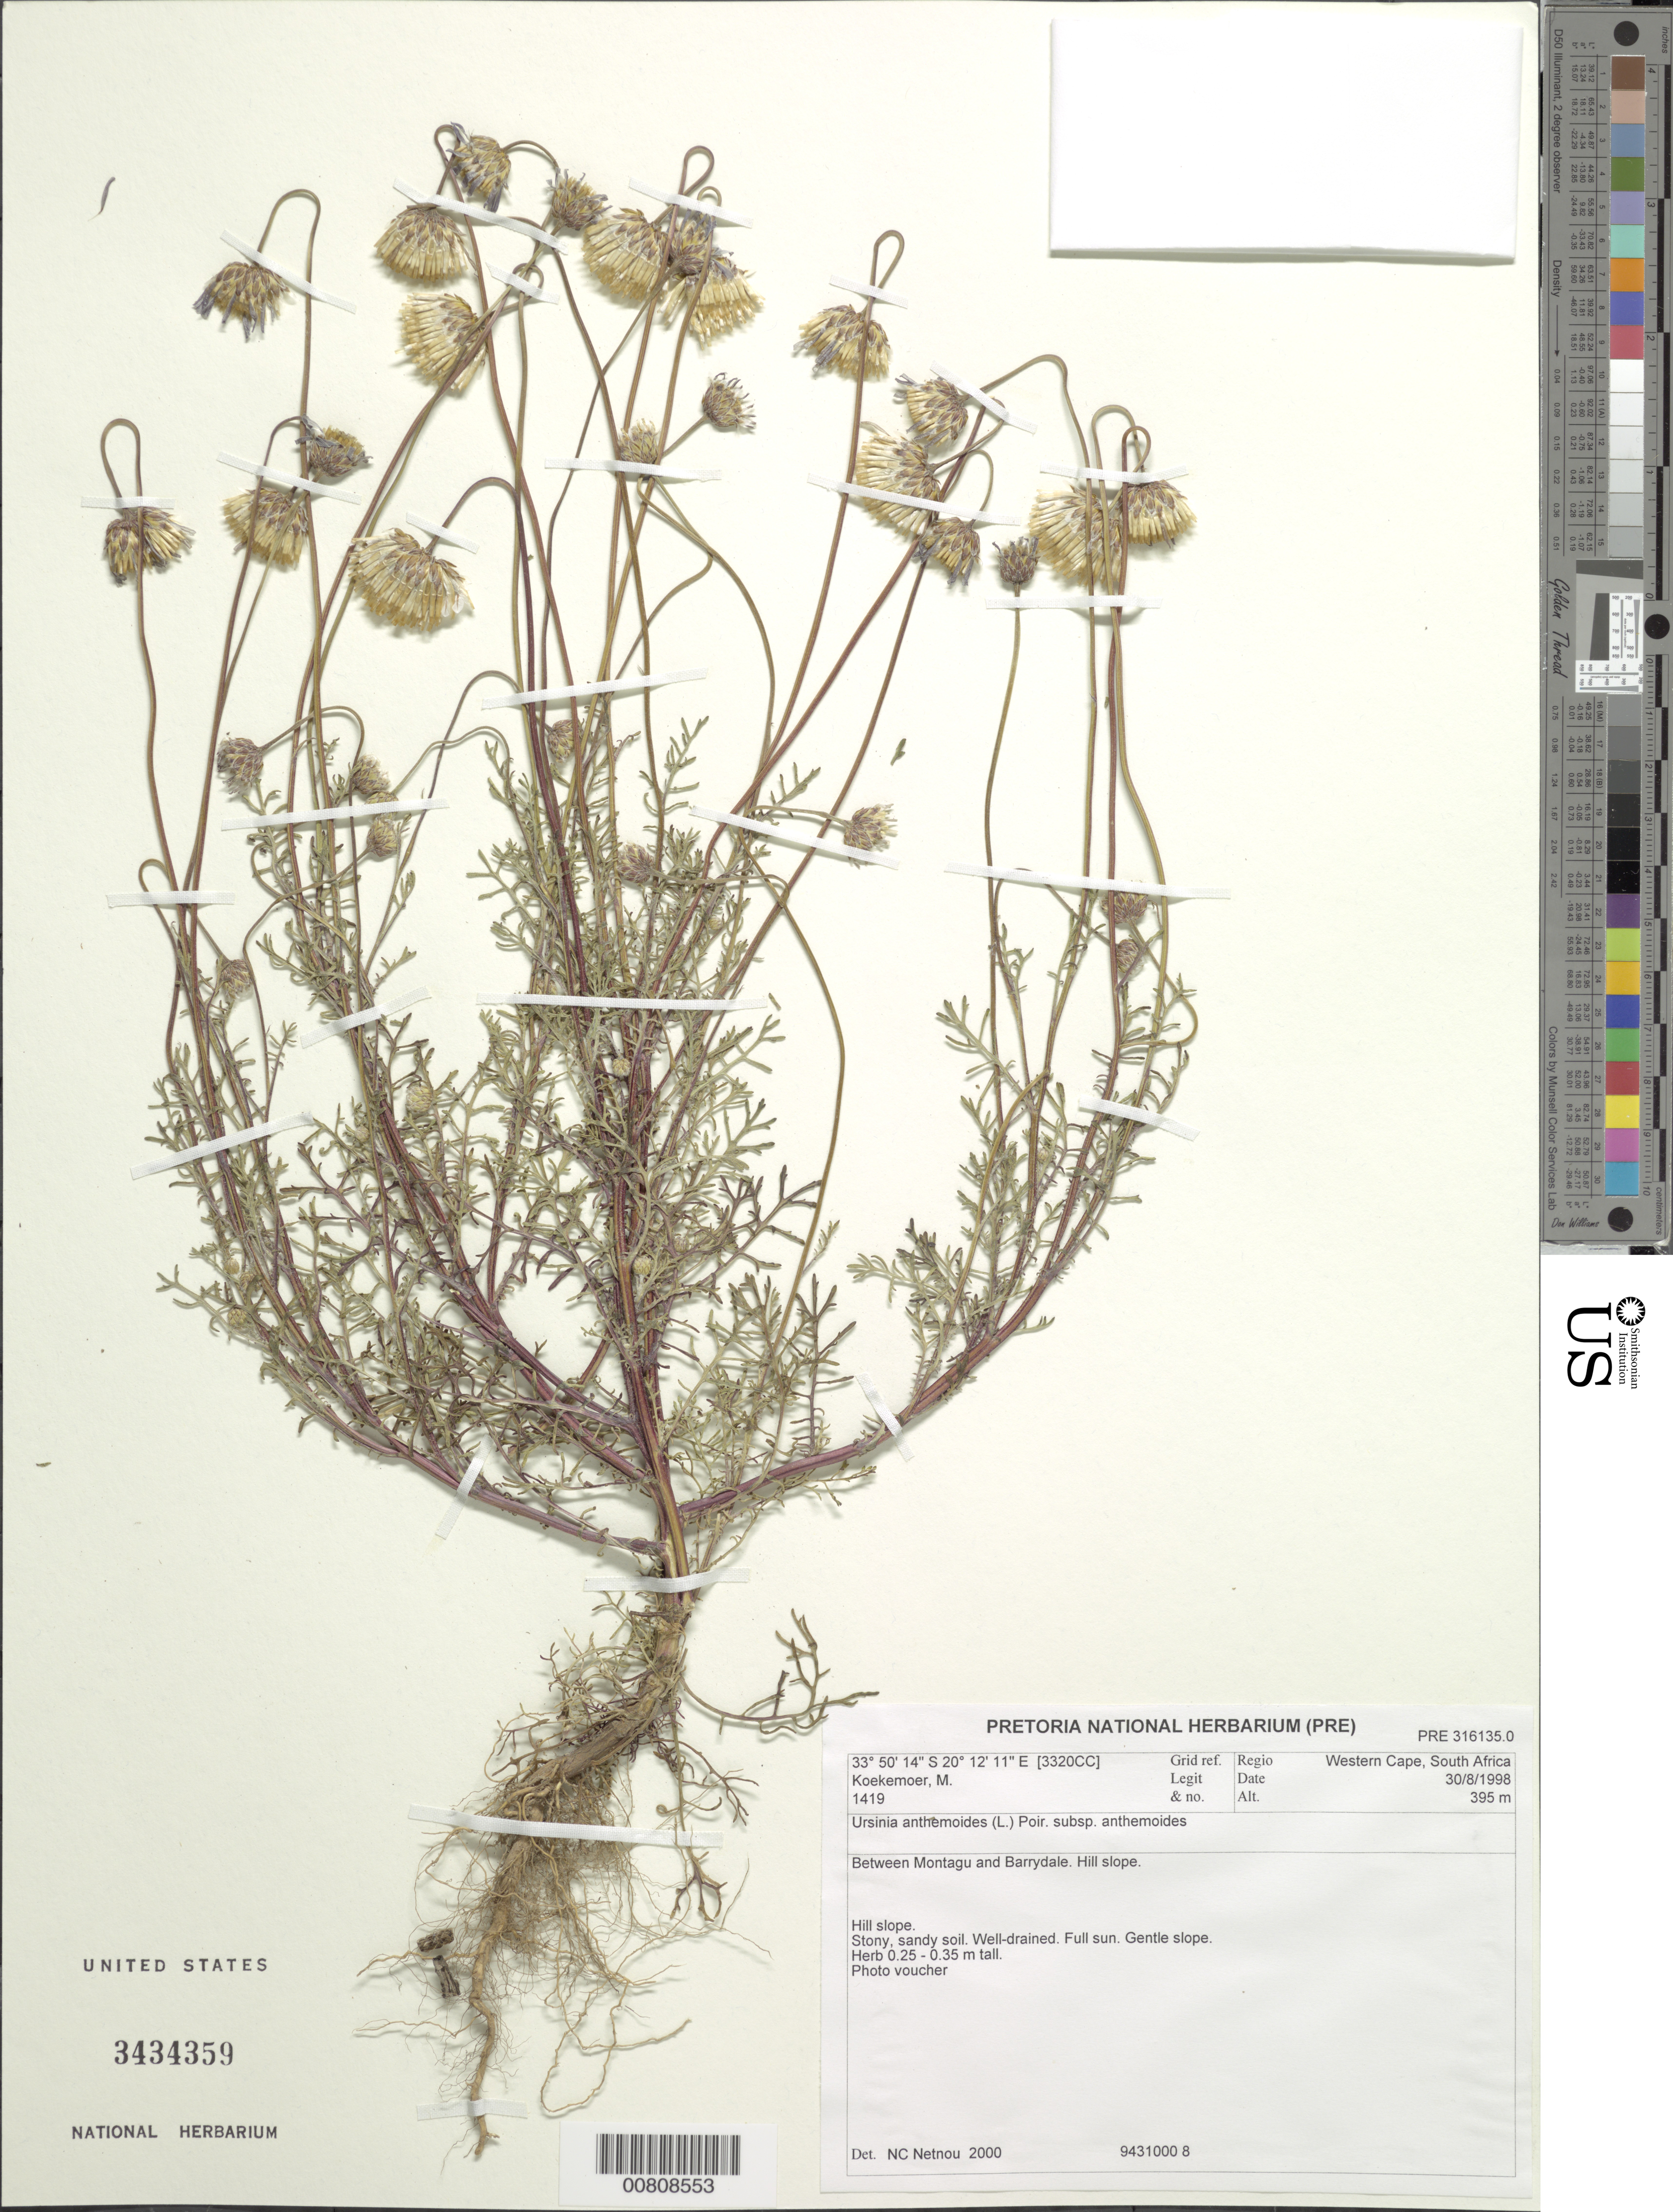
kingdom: Plantae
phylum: Tracheophyta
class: Magnoliopsida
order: Asterales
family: Asteraceae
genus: Ursinia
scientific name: Ursinia anthemoides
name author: (L.) Poir.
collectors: M. Koekemoer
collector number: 1419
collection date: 1998-08-30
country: South Africa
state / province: Western Cape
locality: betw. Montagu and Barrydale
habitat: Hill slope; stony, sandy soil; well-drained; full sun; gentle slope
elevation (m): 395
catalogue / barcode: US 3434359